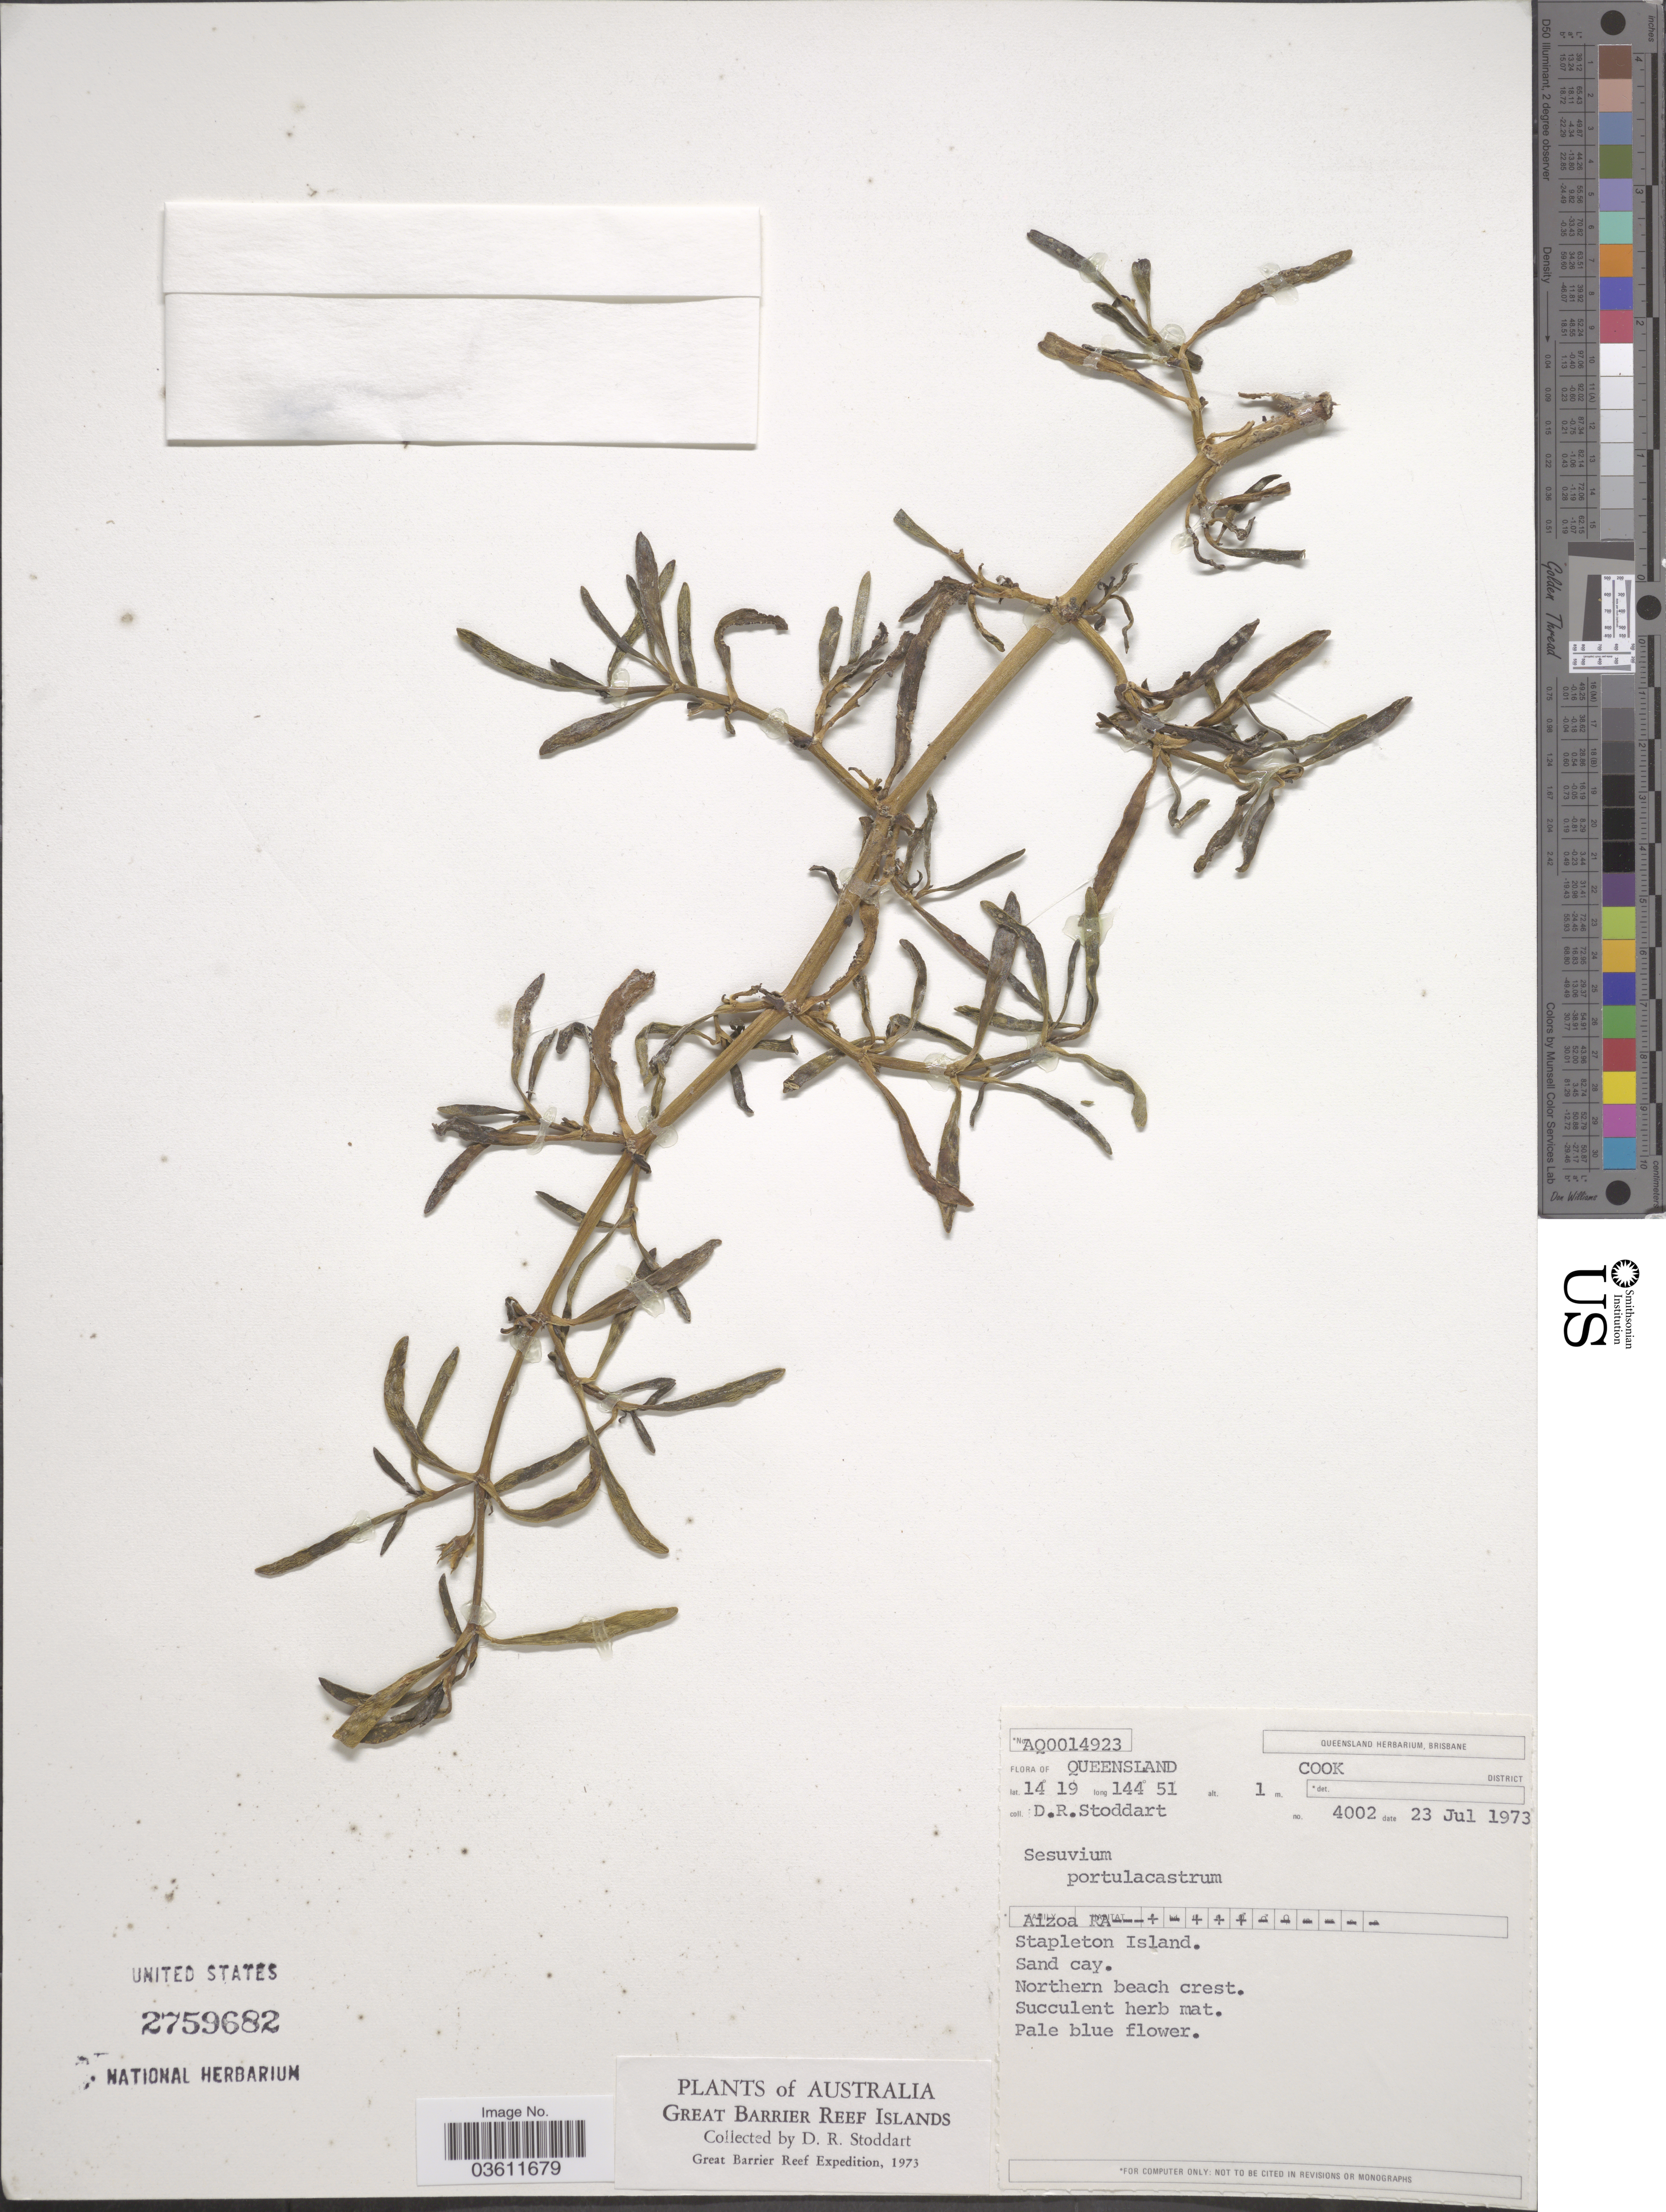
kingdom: Plantae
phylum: Tracheophyta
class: Magnoliopsida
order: Caryophyllales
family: Aizoaceae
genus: Sesuvium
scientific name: Sesuvium portulacastrum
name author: (L.) L.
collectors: D. R. Stoddart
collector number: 4002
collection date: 1973-07-23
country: Australia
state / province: Queensland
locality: Cook District. Stapleton Island. Sand cay. Northern beach crest. Great Barrier Reef Islands.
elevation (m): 1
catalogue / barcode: US 2759682